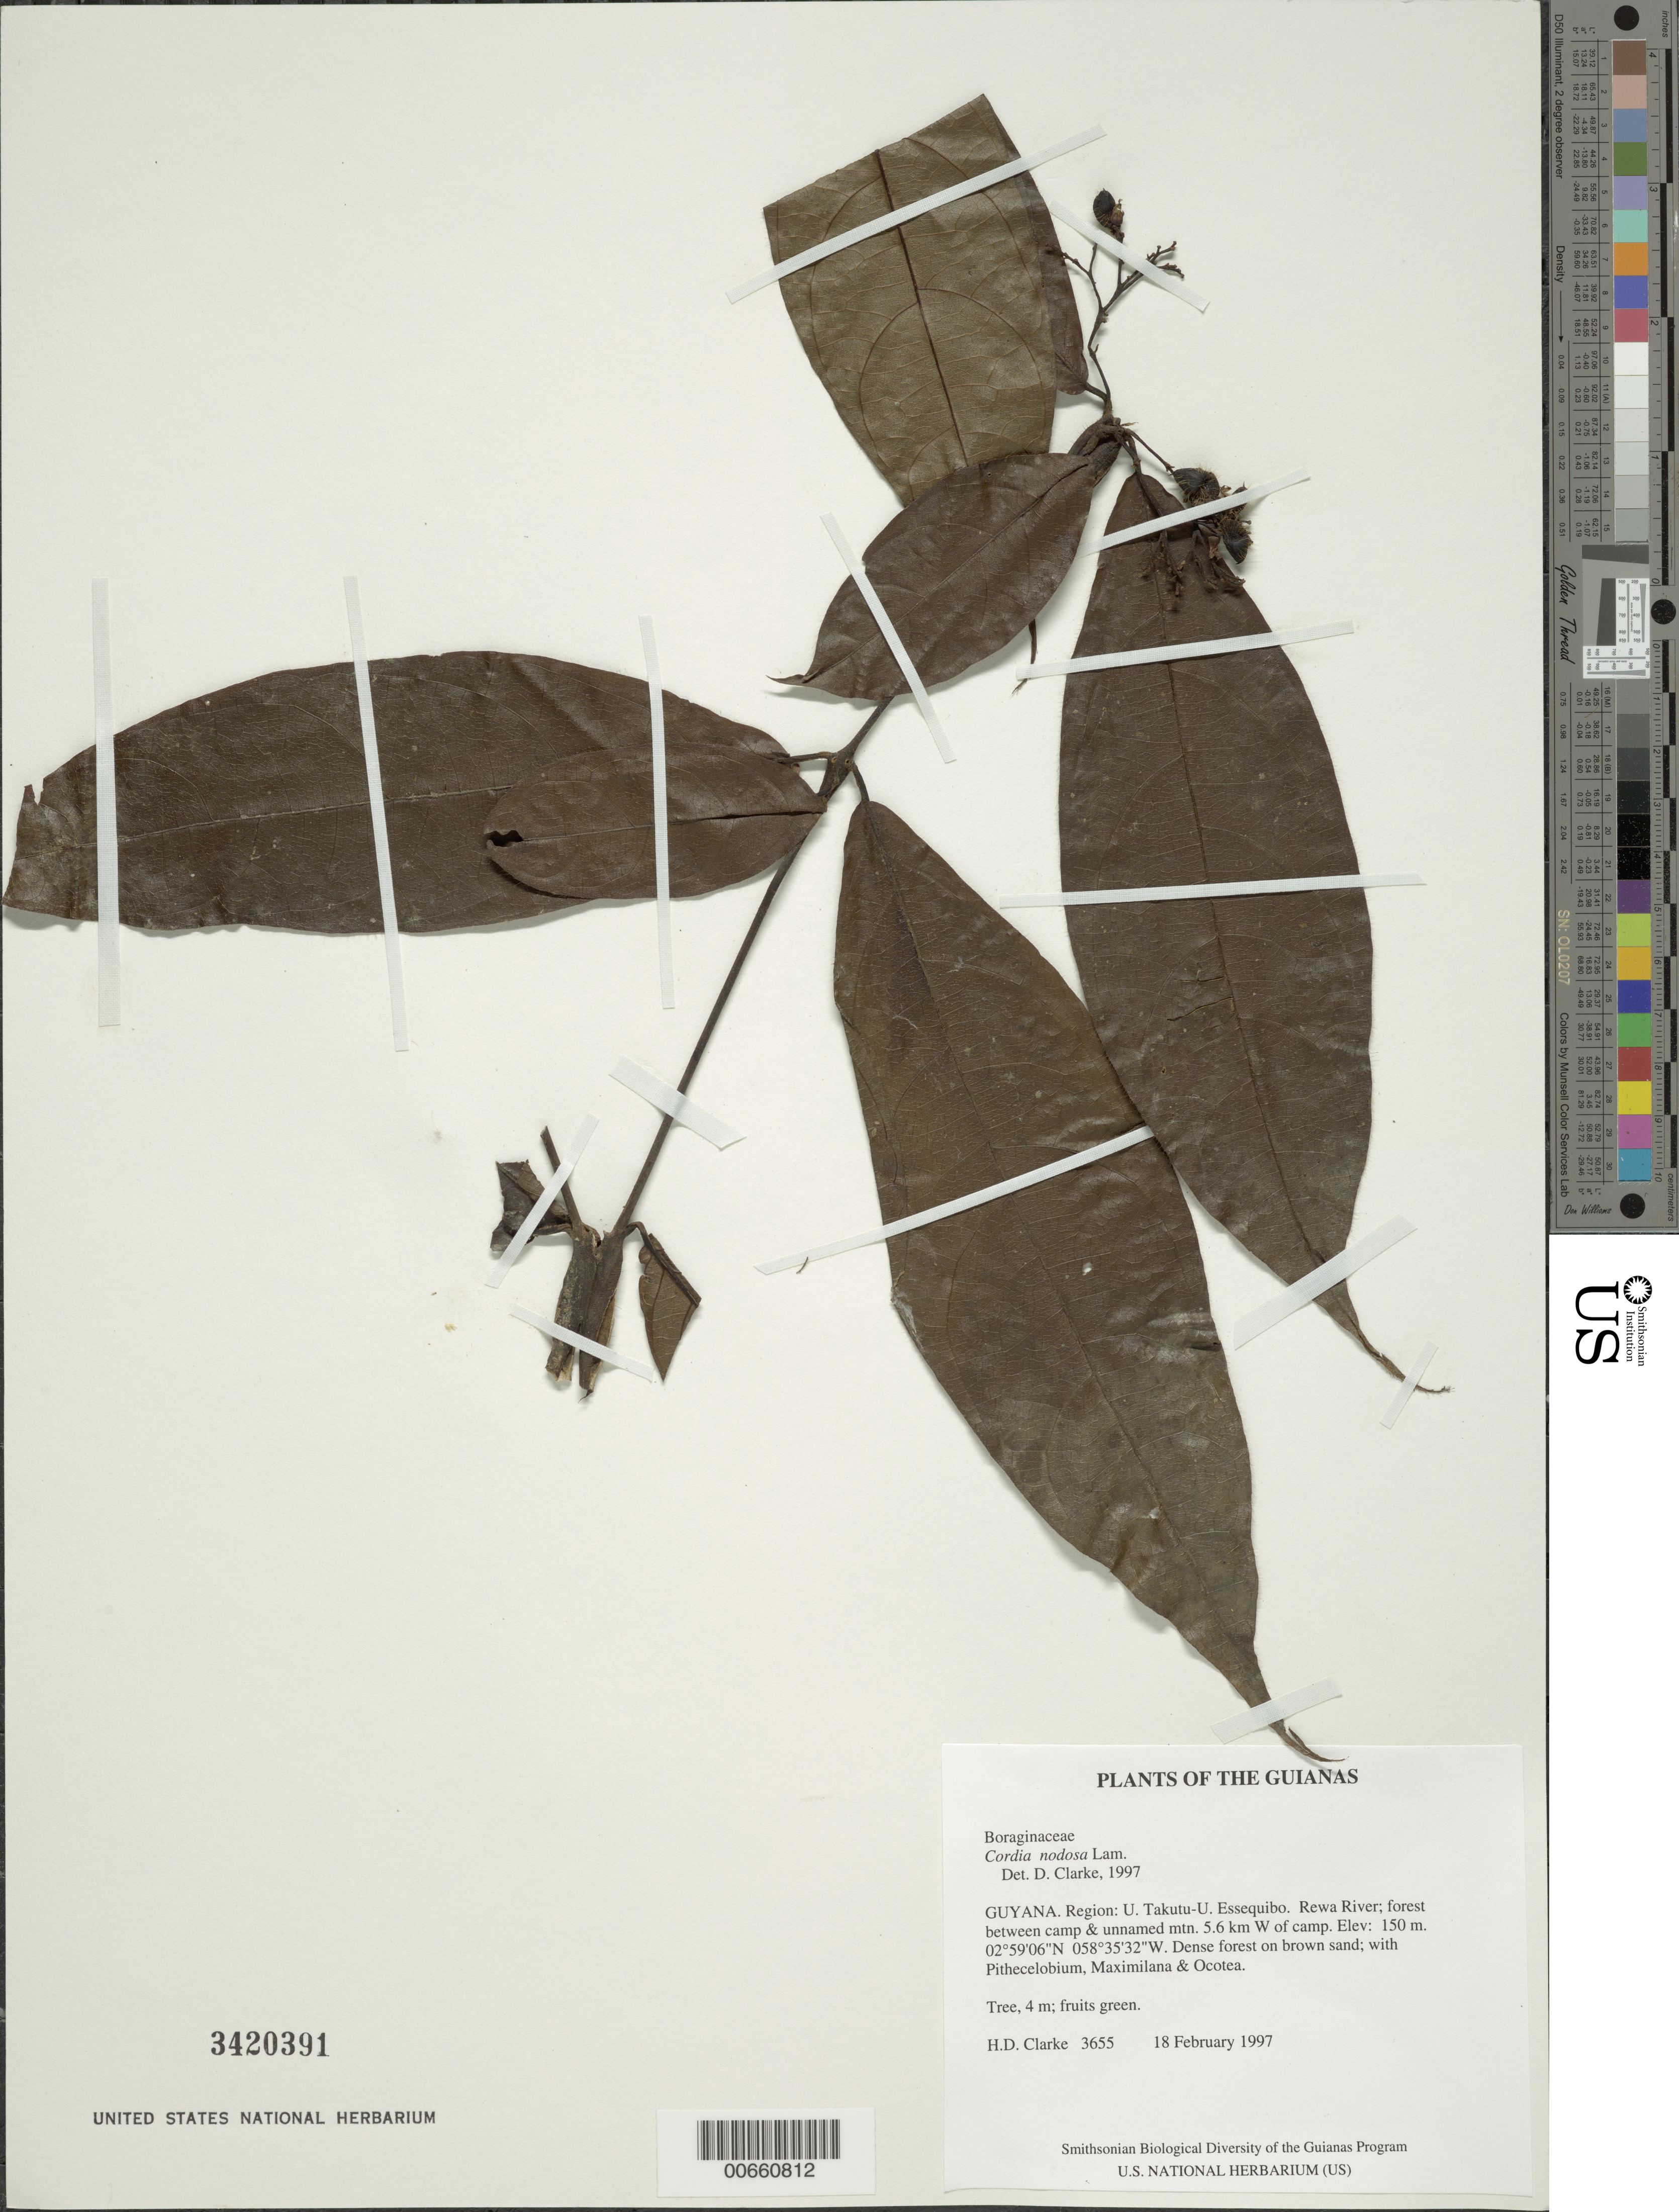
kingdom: Plantae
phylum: Tracheophyta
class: Magnoliopsida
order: Boraginales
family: Cordiaceae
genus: Cordia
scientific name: Cordia nodosa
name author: Lam.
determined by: Miller, James S., (MO), Missouri Botanical Garden (UNITED STATES)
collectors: H. D. Clarke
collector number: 3655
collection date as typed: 18 February 1997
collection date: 1997-02-18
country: Guyana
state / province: U. Takutu-U. Essequibo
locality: Rewa River; forest between camp & unnamed mtn. 5.6 km W of camp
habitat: Dense forest on brown sand; with Pithecelobium, Maximilana & Ocotea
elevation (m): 150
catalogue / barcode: US 3420391